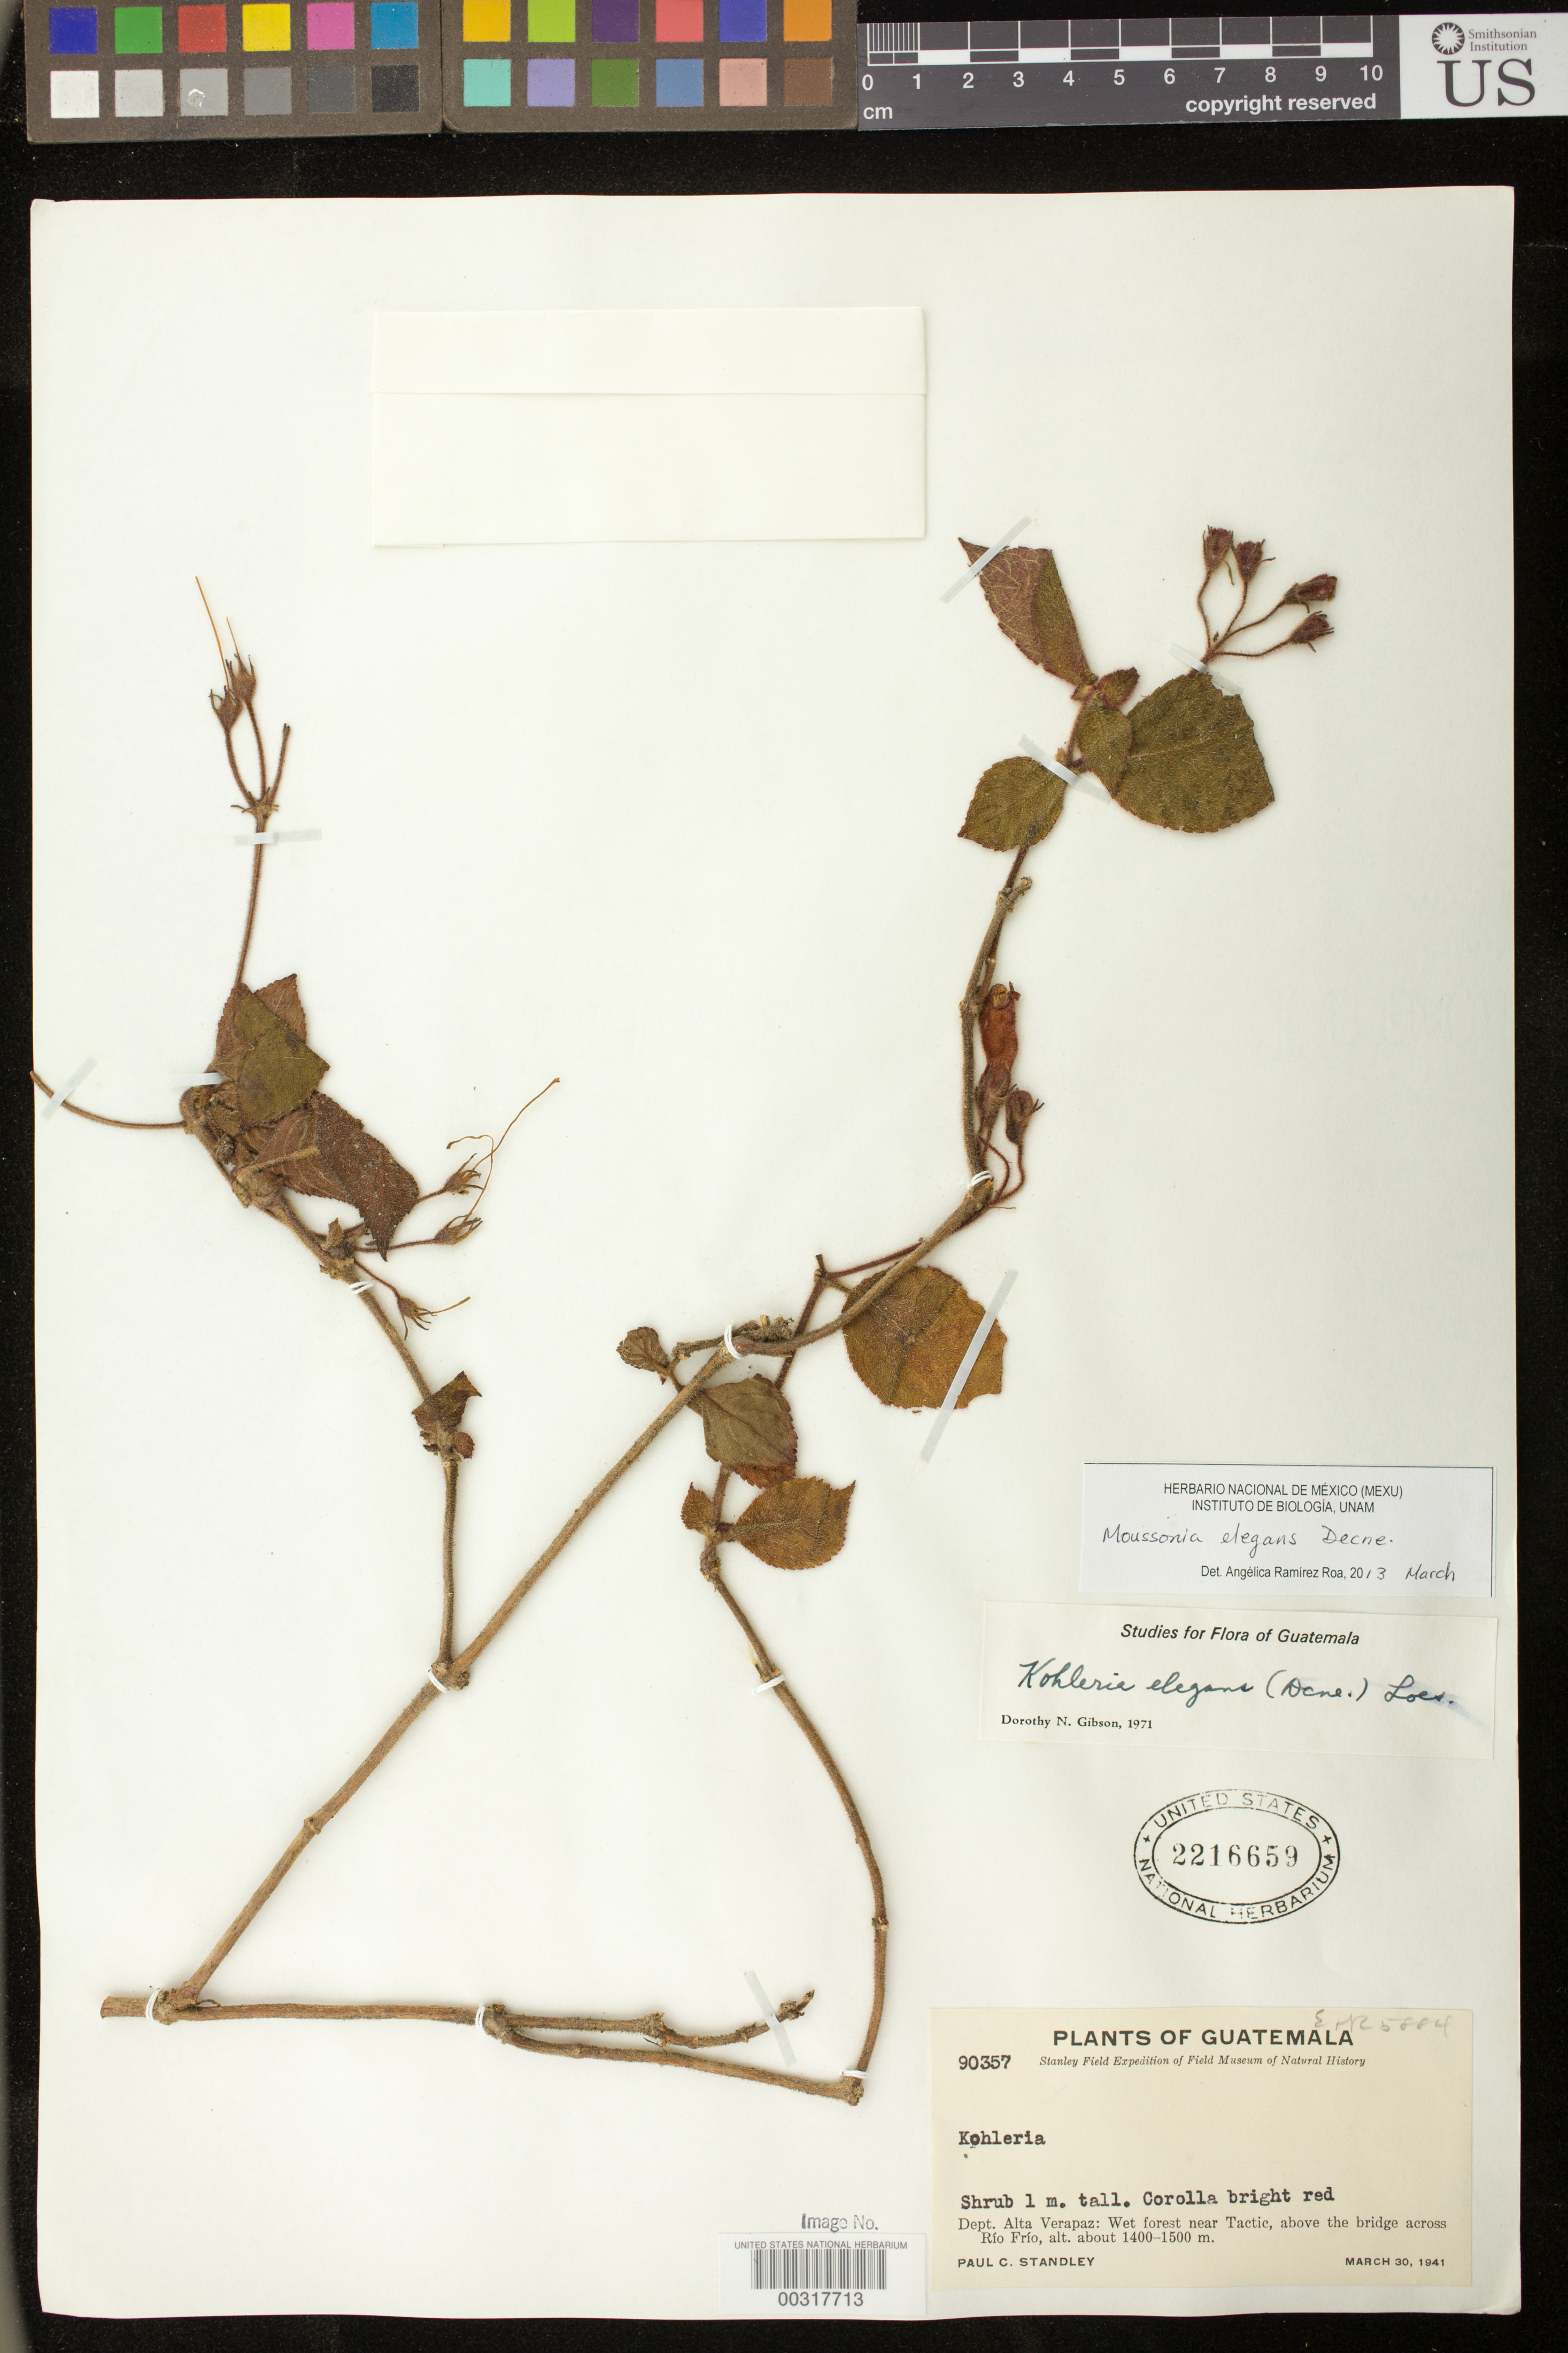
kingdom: Plantae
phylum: Tracheophyta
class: Magnoliopsida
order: Lamiales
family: Gesneriaceae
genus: Moussonia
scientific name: Moussonia elegans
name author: Decne.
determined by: Ramírez-Roa, A.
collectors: P. C. Standley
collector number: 90357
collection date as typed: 30 Mar 1941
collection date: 1941-03-30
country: Guatemala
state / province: Alta Verapaz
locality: Near Tactic, above the bridge across Rio Frio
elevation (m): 1400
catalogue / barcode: US 2216659